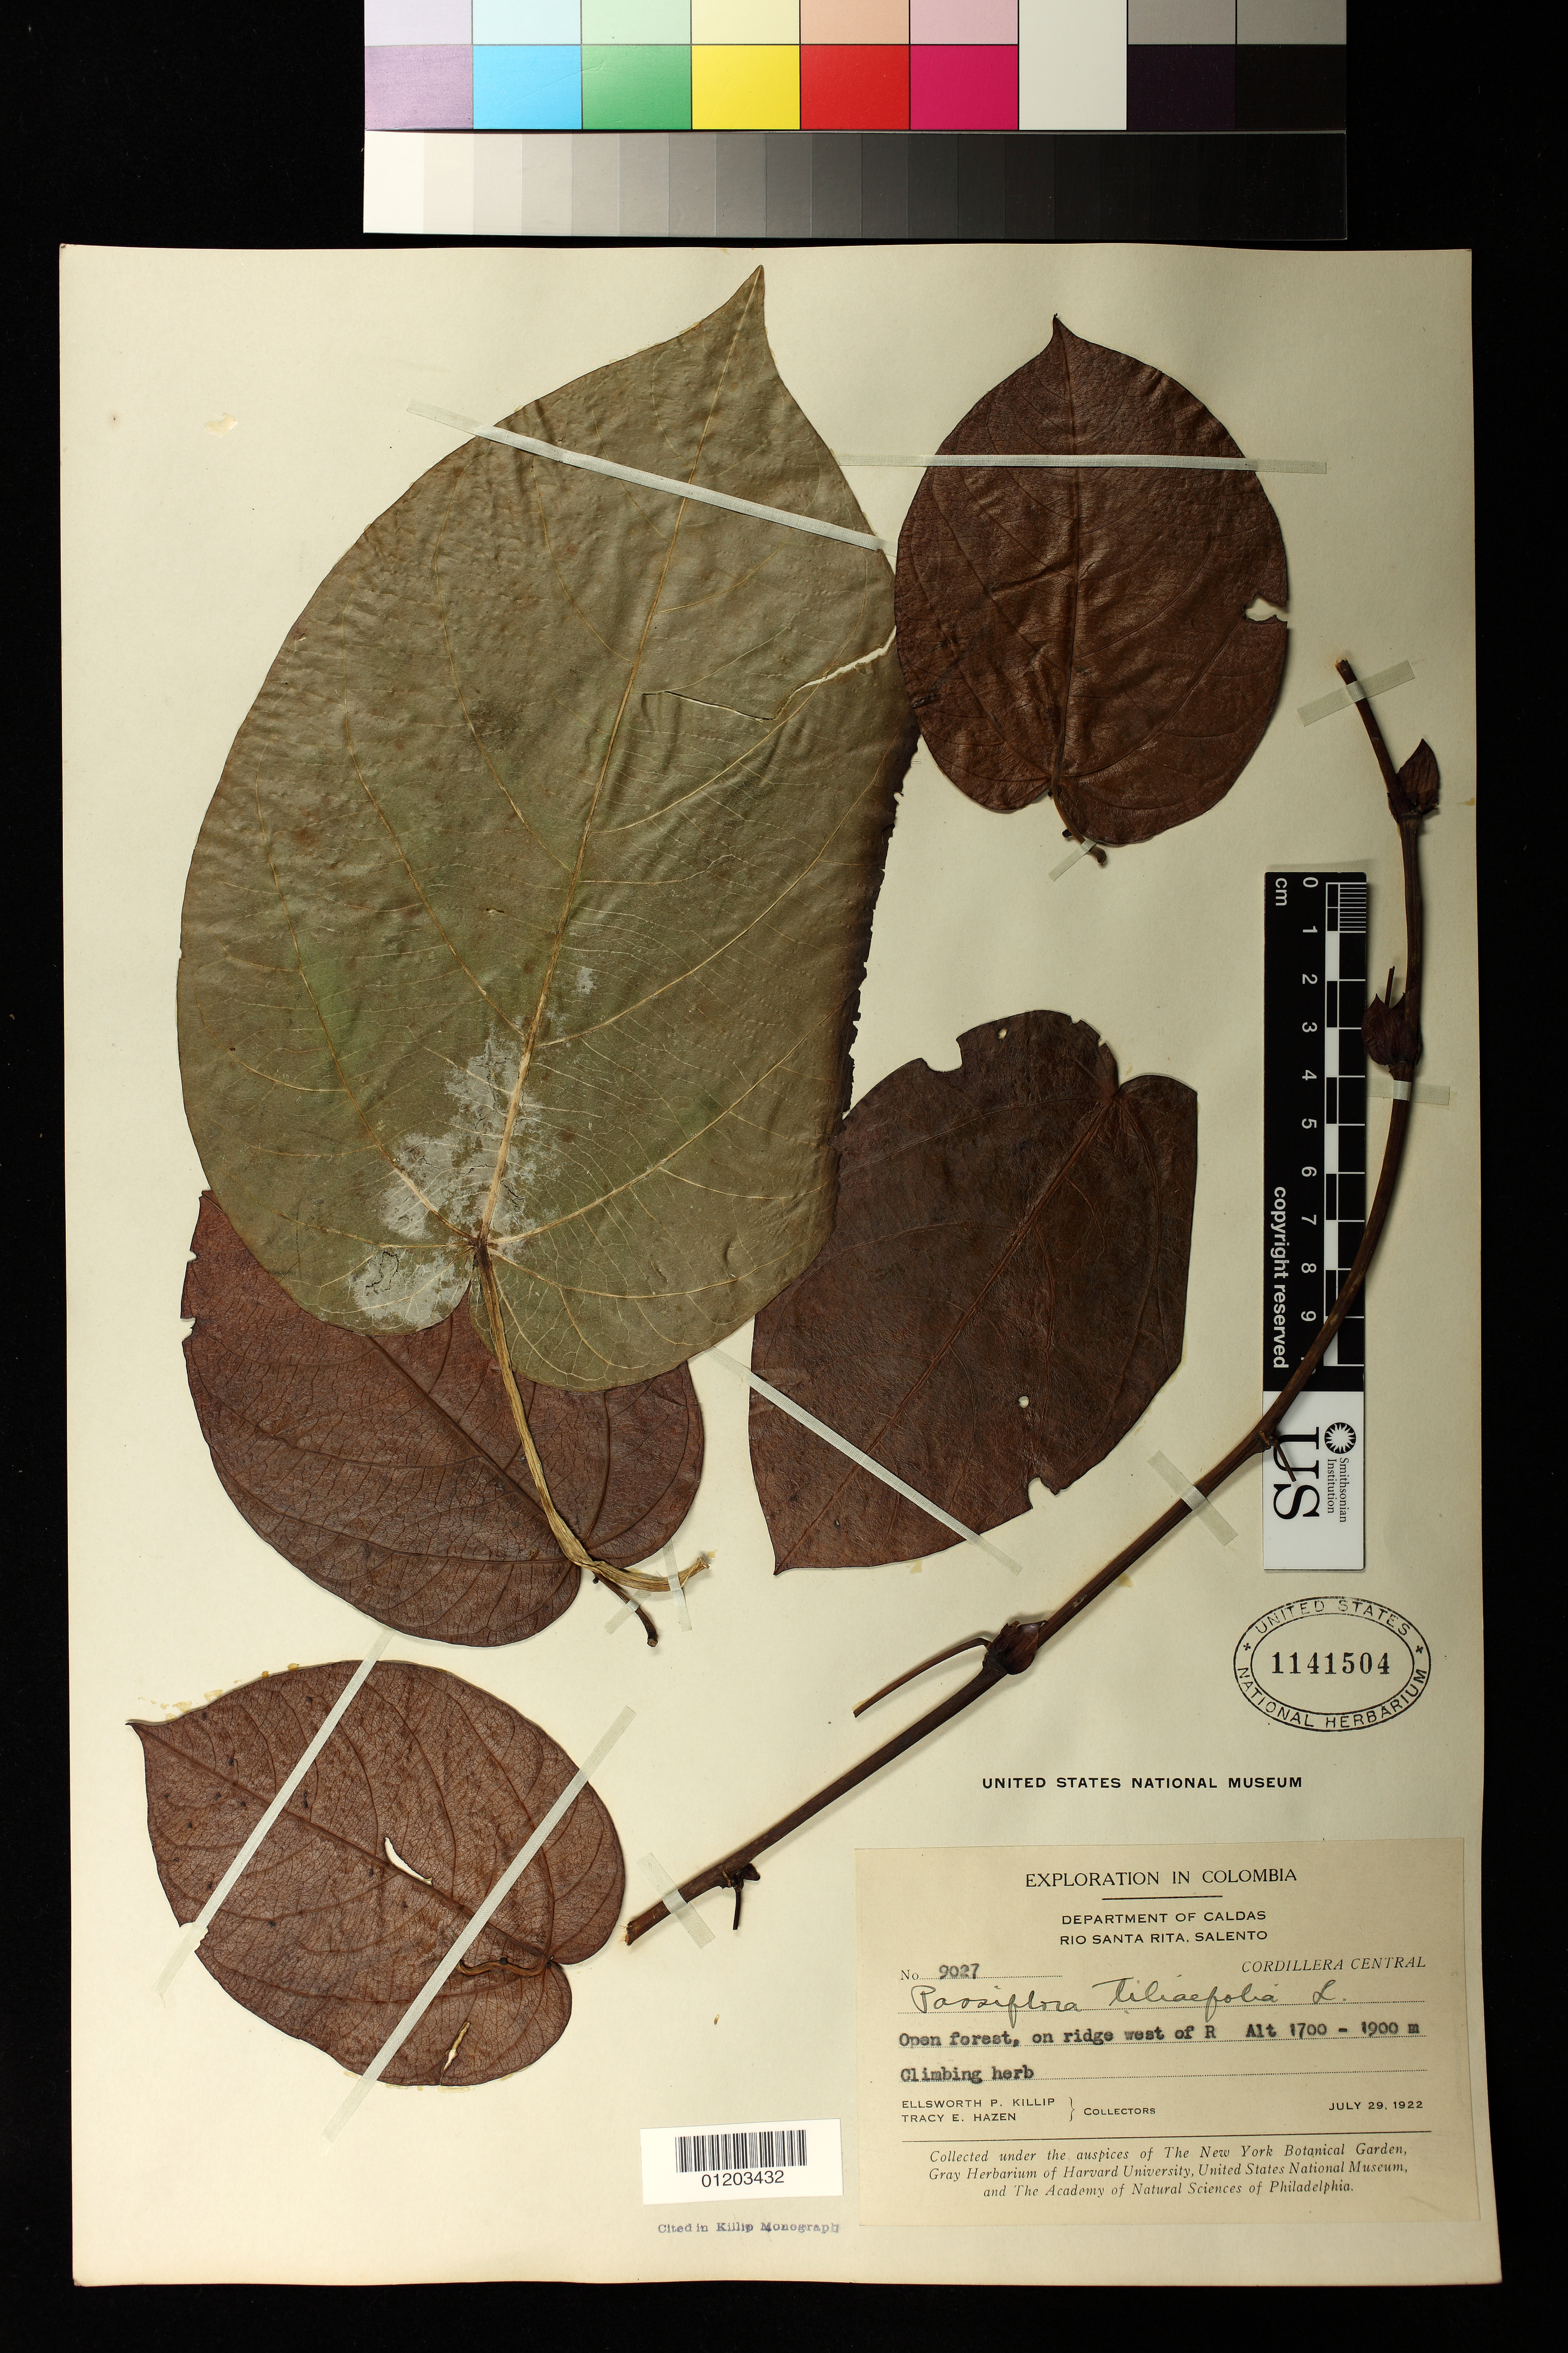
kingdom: Plantae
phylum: Tracheophyta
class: Magnoliopsida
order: Malpighiales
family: Passifloraceae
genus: Passiflora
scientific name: Passiflora tiliifolia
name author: L.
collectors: E. P. Killip & T. E. Hazen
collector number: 9027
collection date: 1922-07-29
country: Colombia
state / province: Caldas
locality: Rio Santa Rita Salento. Open forest, on ridge west of R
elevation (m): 1700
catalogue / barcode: US 1141504